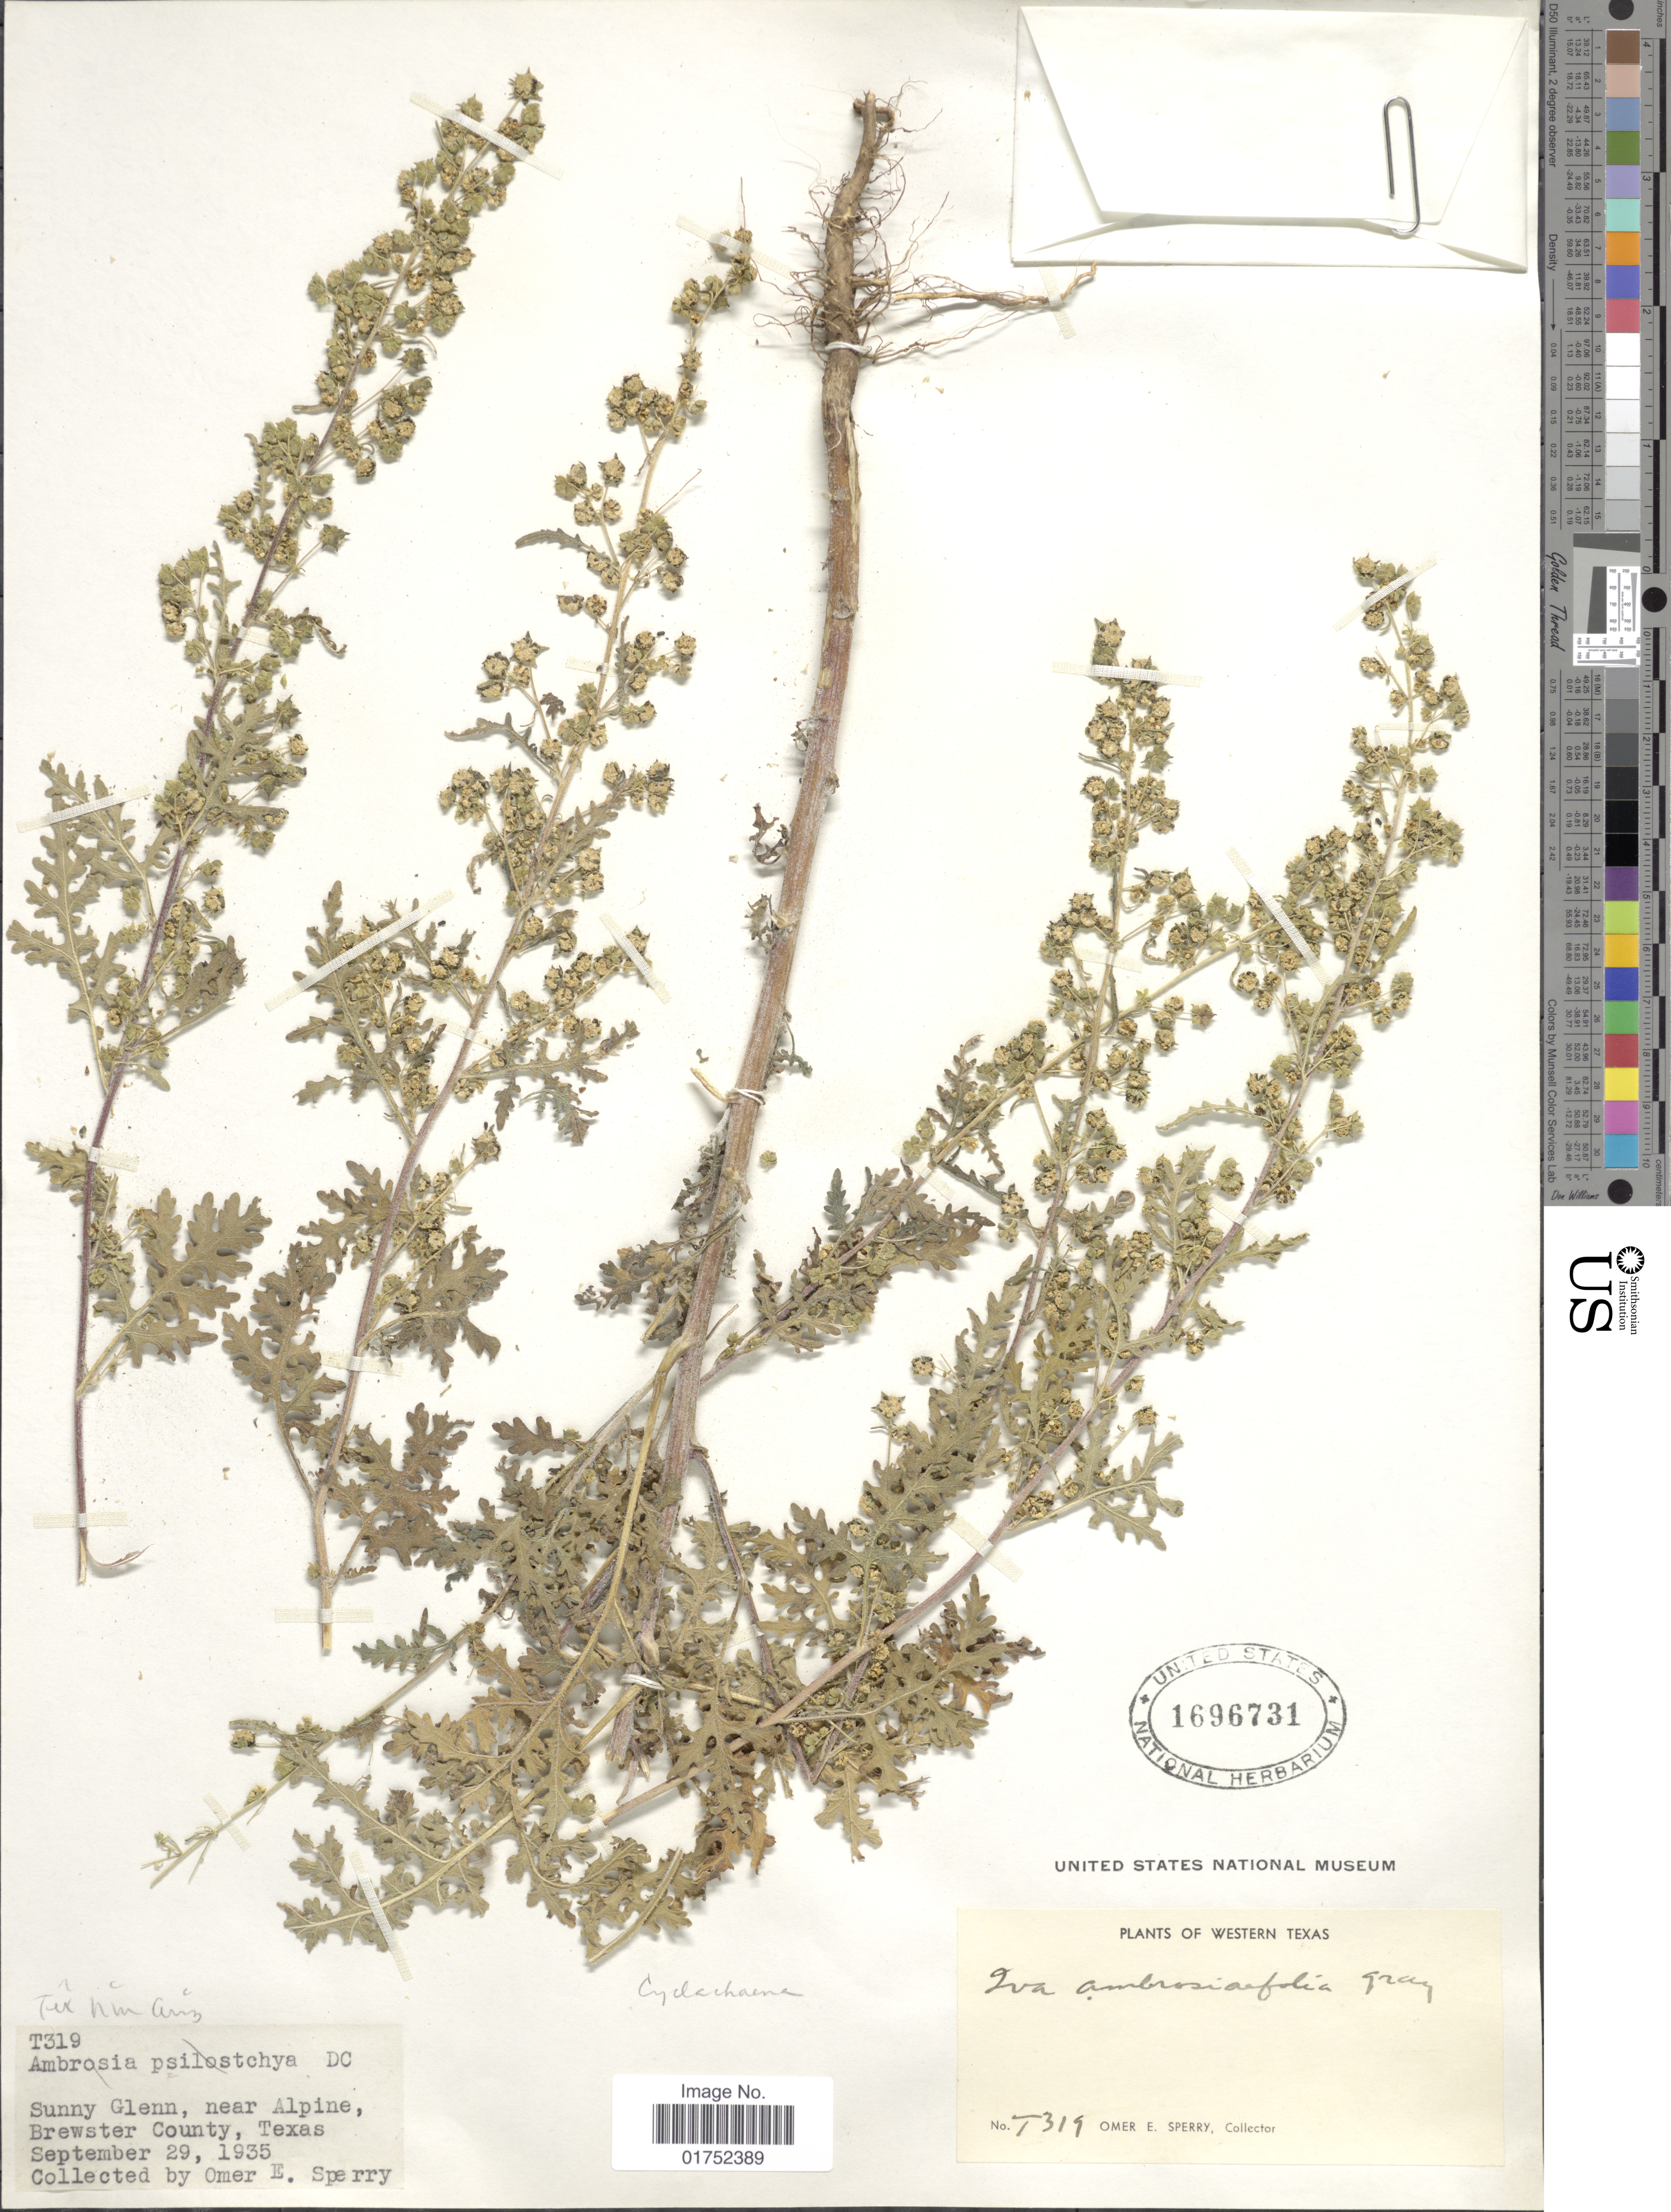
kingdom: Plantae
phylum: Tracheophyta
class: Magnoliopsida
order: Asterales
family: Asteraceae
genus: Iva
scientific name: Iva ambrosiifolia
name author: (A. Gray) A. Gray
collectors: O. E. Sperry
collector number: T319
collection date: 1935-09-29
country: United States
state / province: Texas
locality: Western Texas, Sunny Glenn, near Alpine, Brewster County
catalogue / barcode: US 1696731